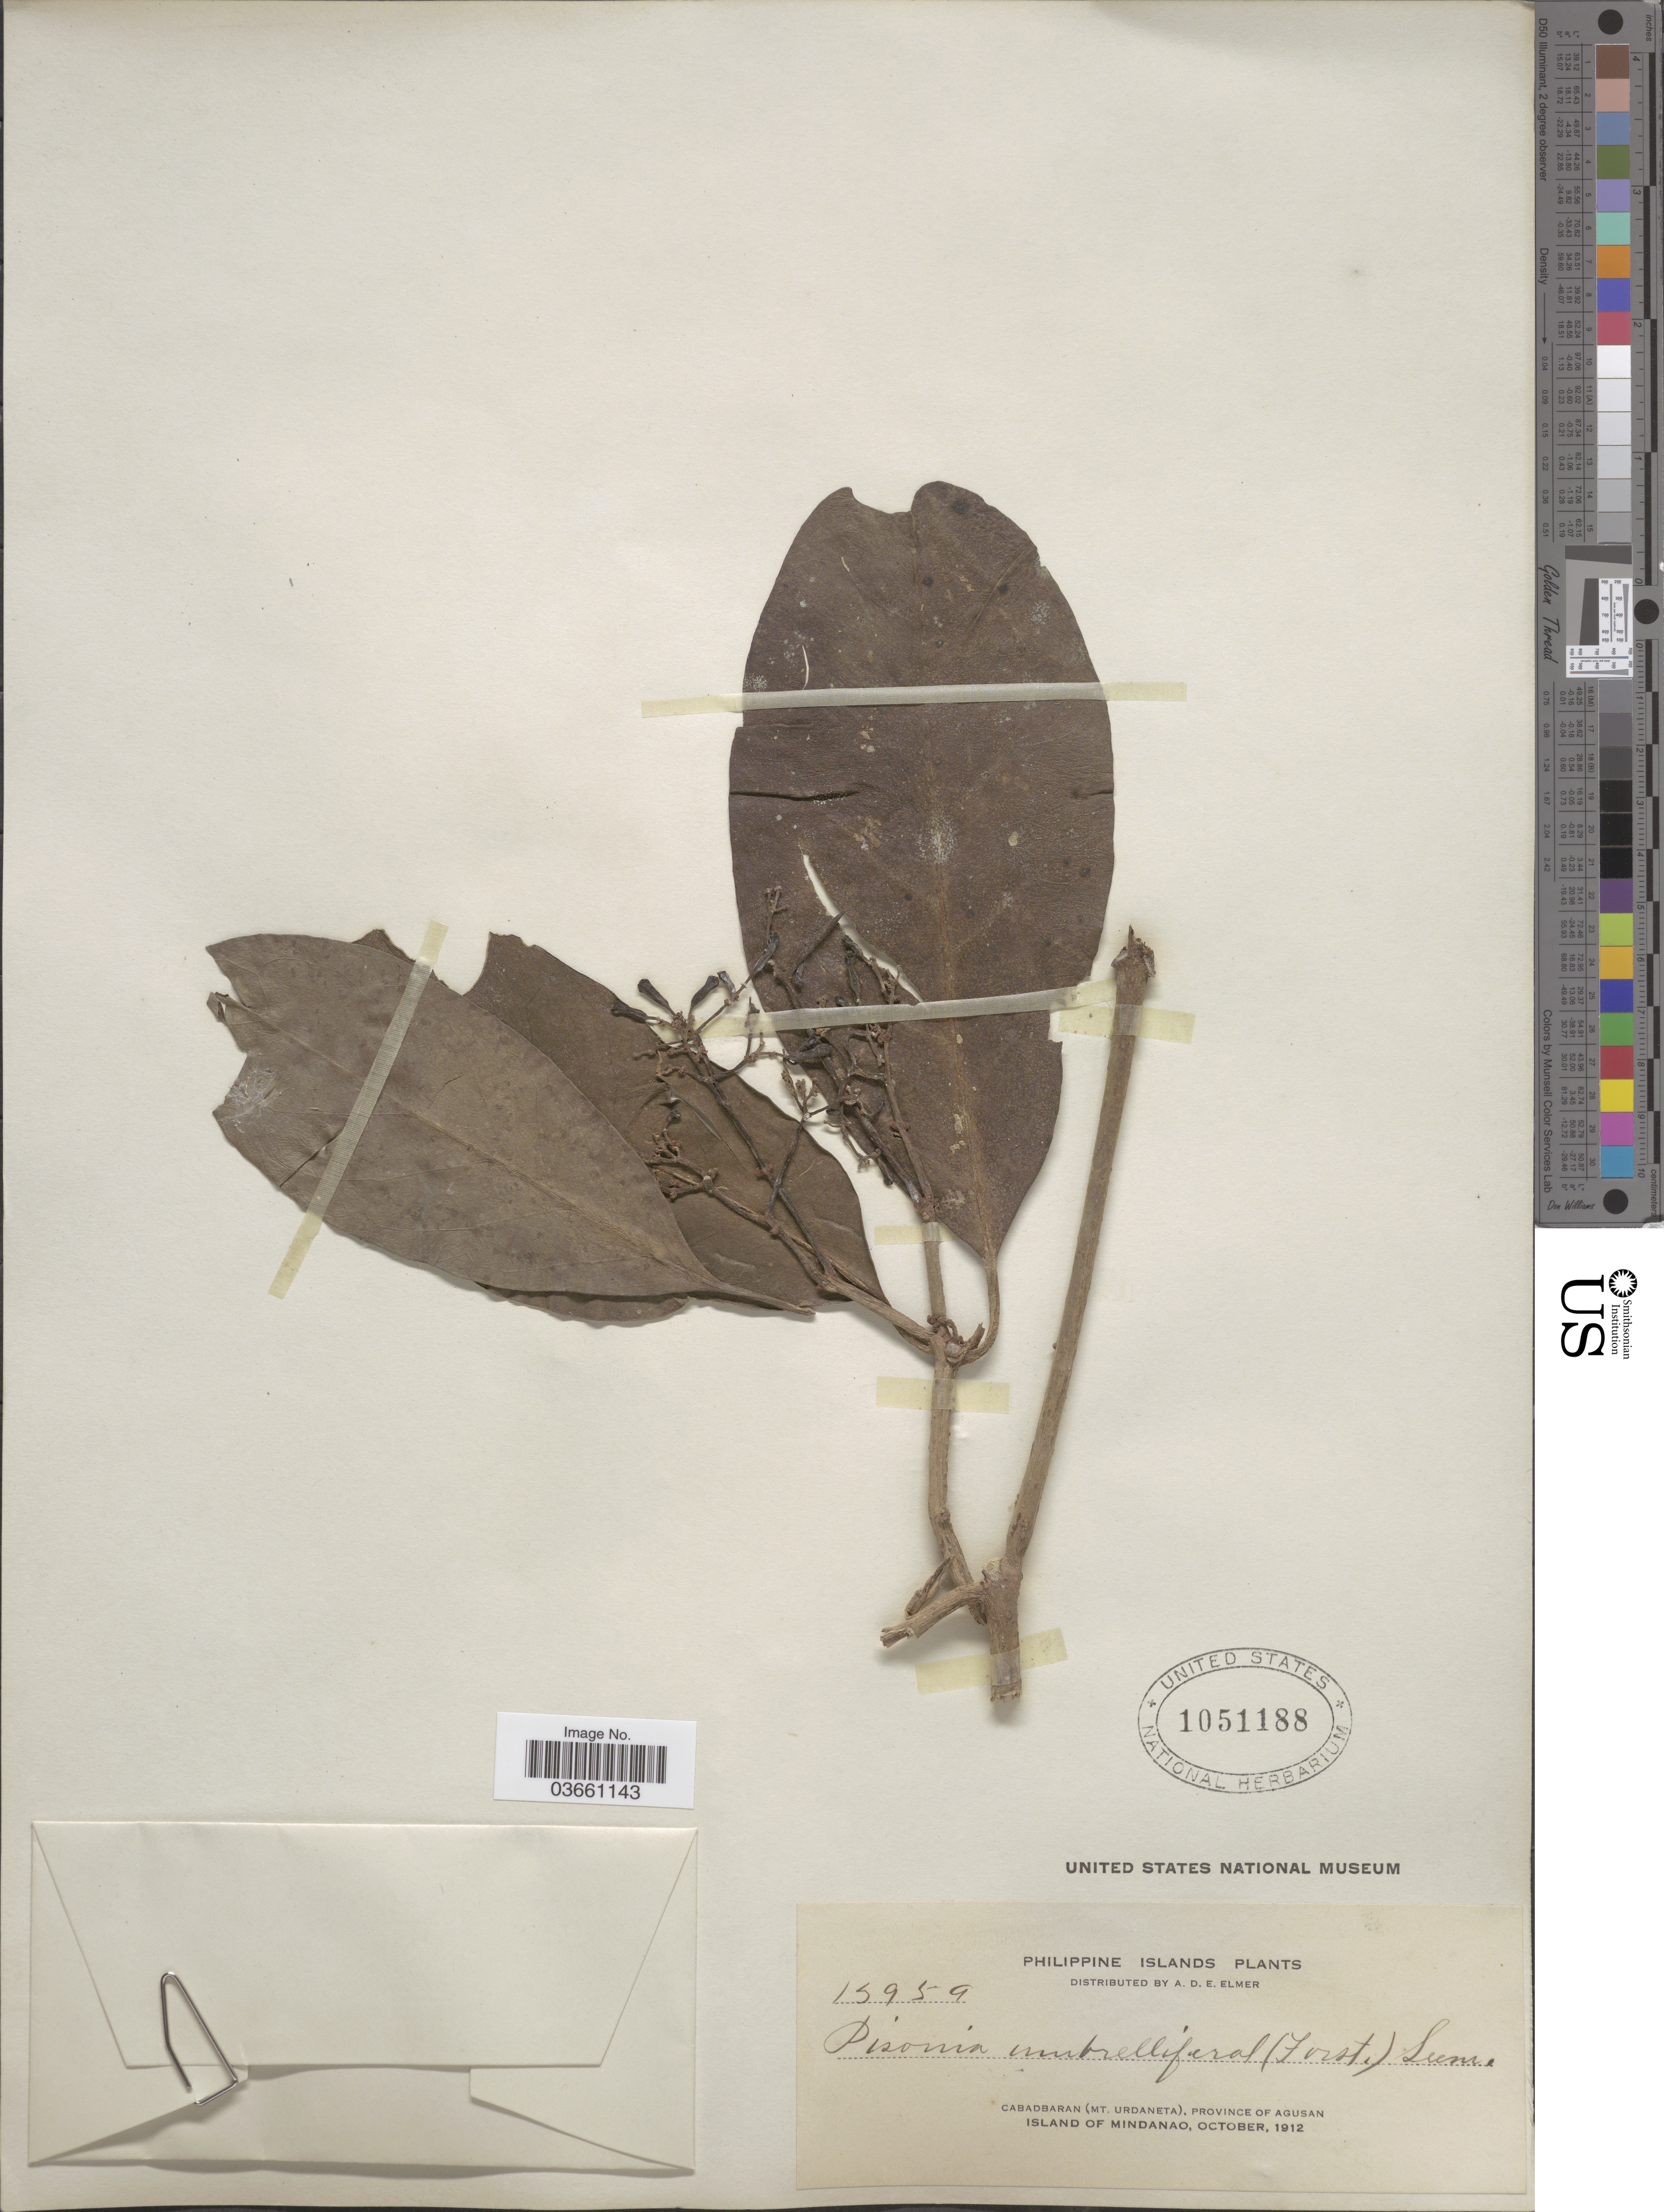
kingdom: Plantae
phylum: Tracheophyta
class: Magnoliopsida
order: Caryophyllales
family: Nyctaginaceae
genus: Pisonia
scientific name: Pisonia umbellifera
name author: (J.R. Forst. & G. Forst.) Seem.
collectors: A. D. E. Elmer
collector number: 15959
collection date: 1912-10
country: Philippines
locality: Cabadbaran (Mt. Urdaneta), Province of Agusan. Island of Mindanao.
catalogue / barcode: US 1051188